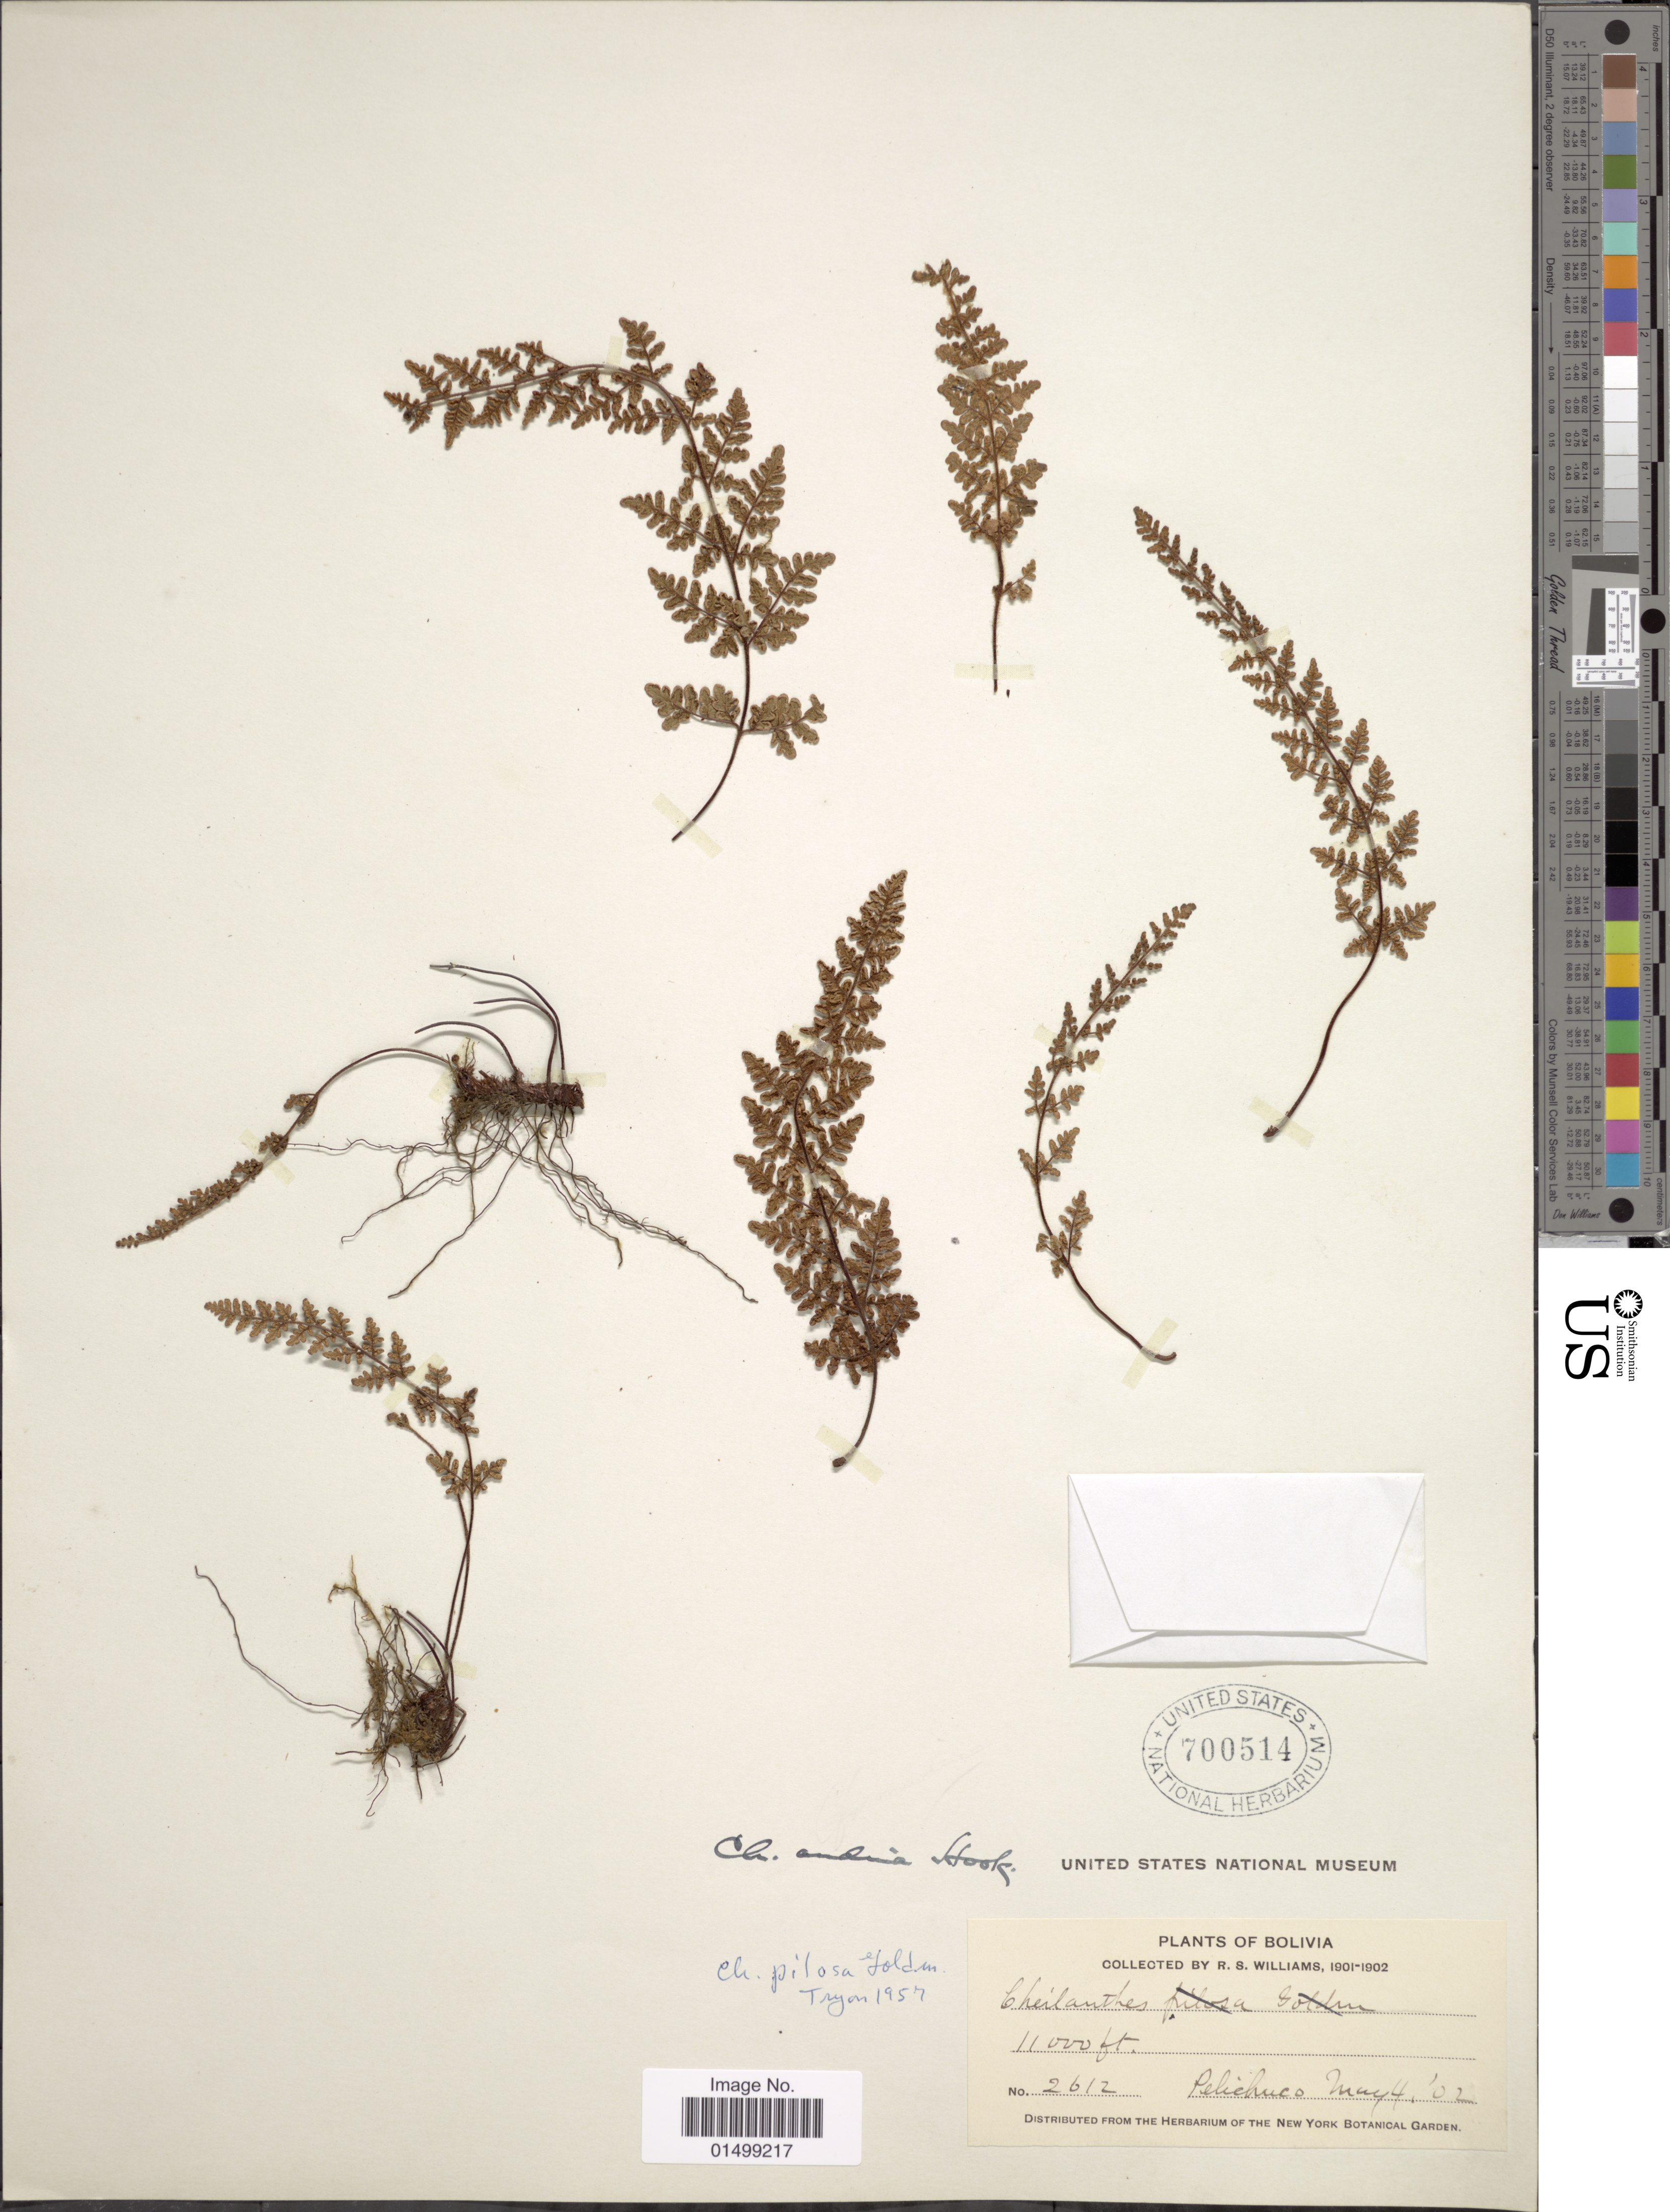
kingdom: Plantae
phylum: Tracheophyta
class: Polypodiopsida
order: Polypodiales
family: Pteridaceae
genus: Cheilanthes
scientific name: Cheilanthes pilosa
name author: Goldm.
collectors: R. S. Williams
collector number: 2612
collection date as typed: May 4, '02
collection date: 1902-05-04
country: Bolivia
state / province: La Paz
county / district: Franz Tamayo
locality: Pelechuco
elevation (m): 3353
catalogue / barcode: US 700514